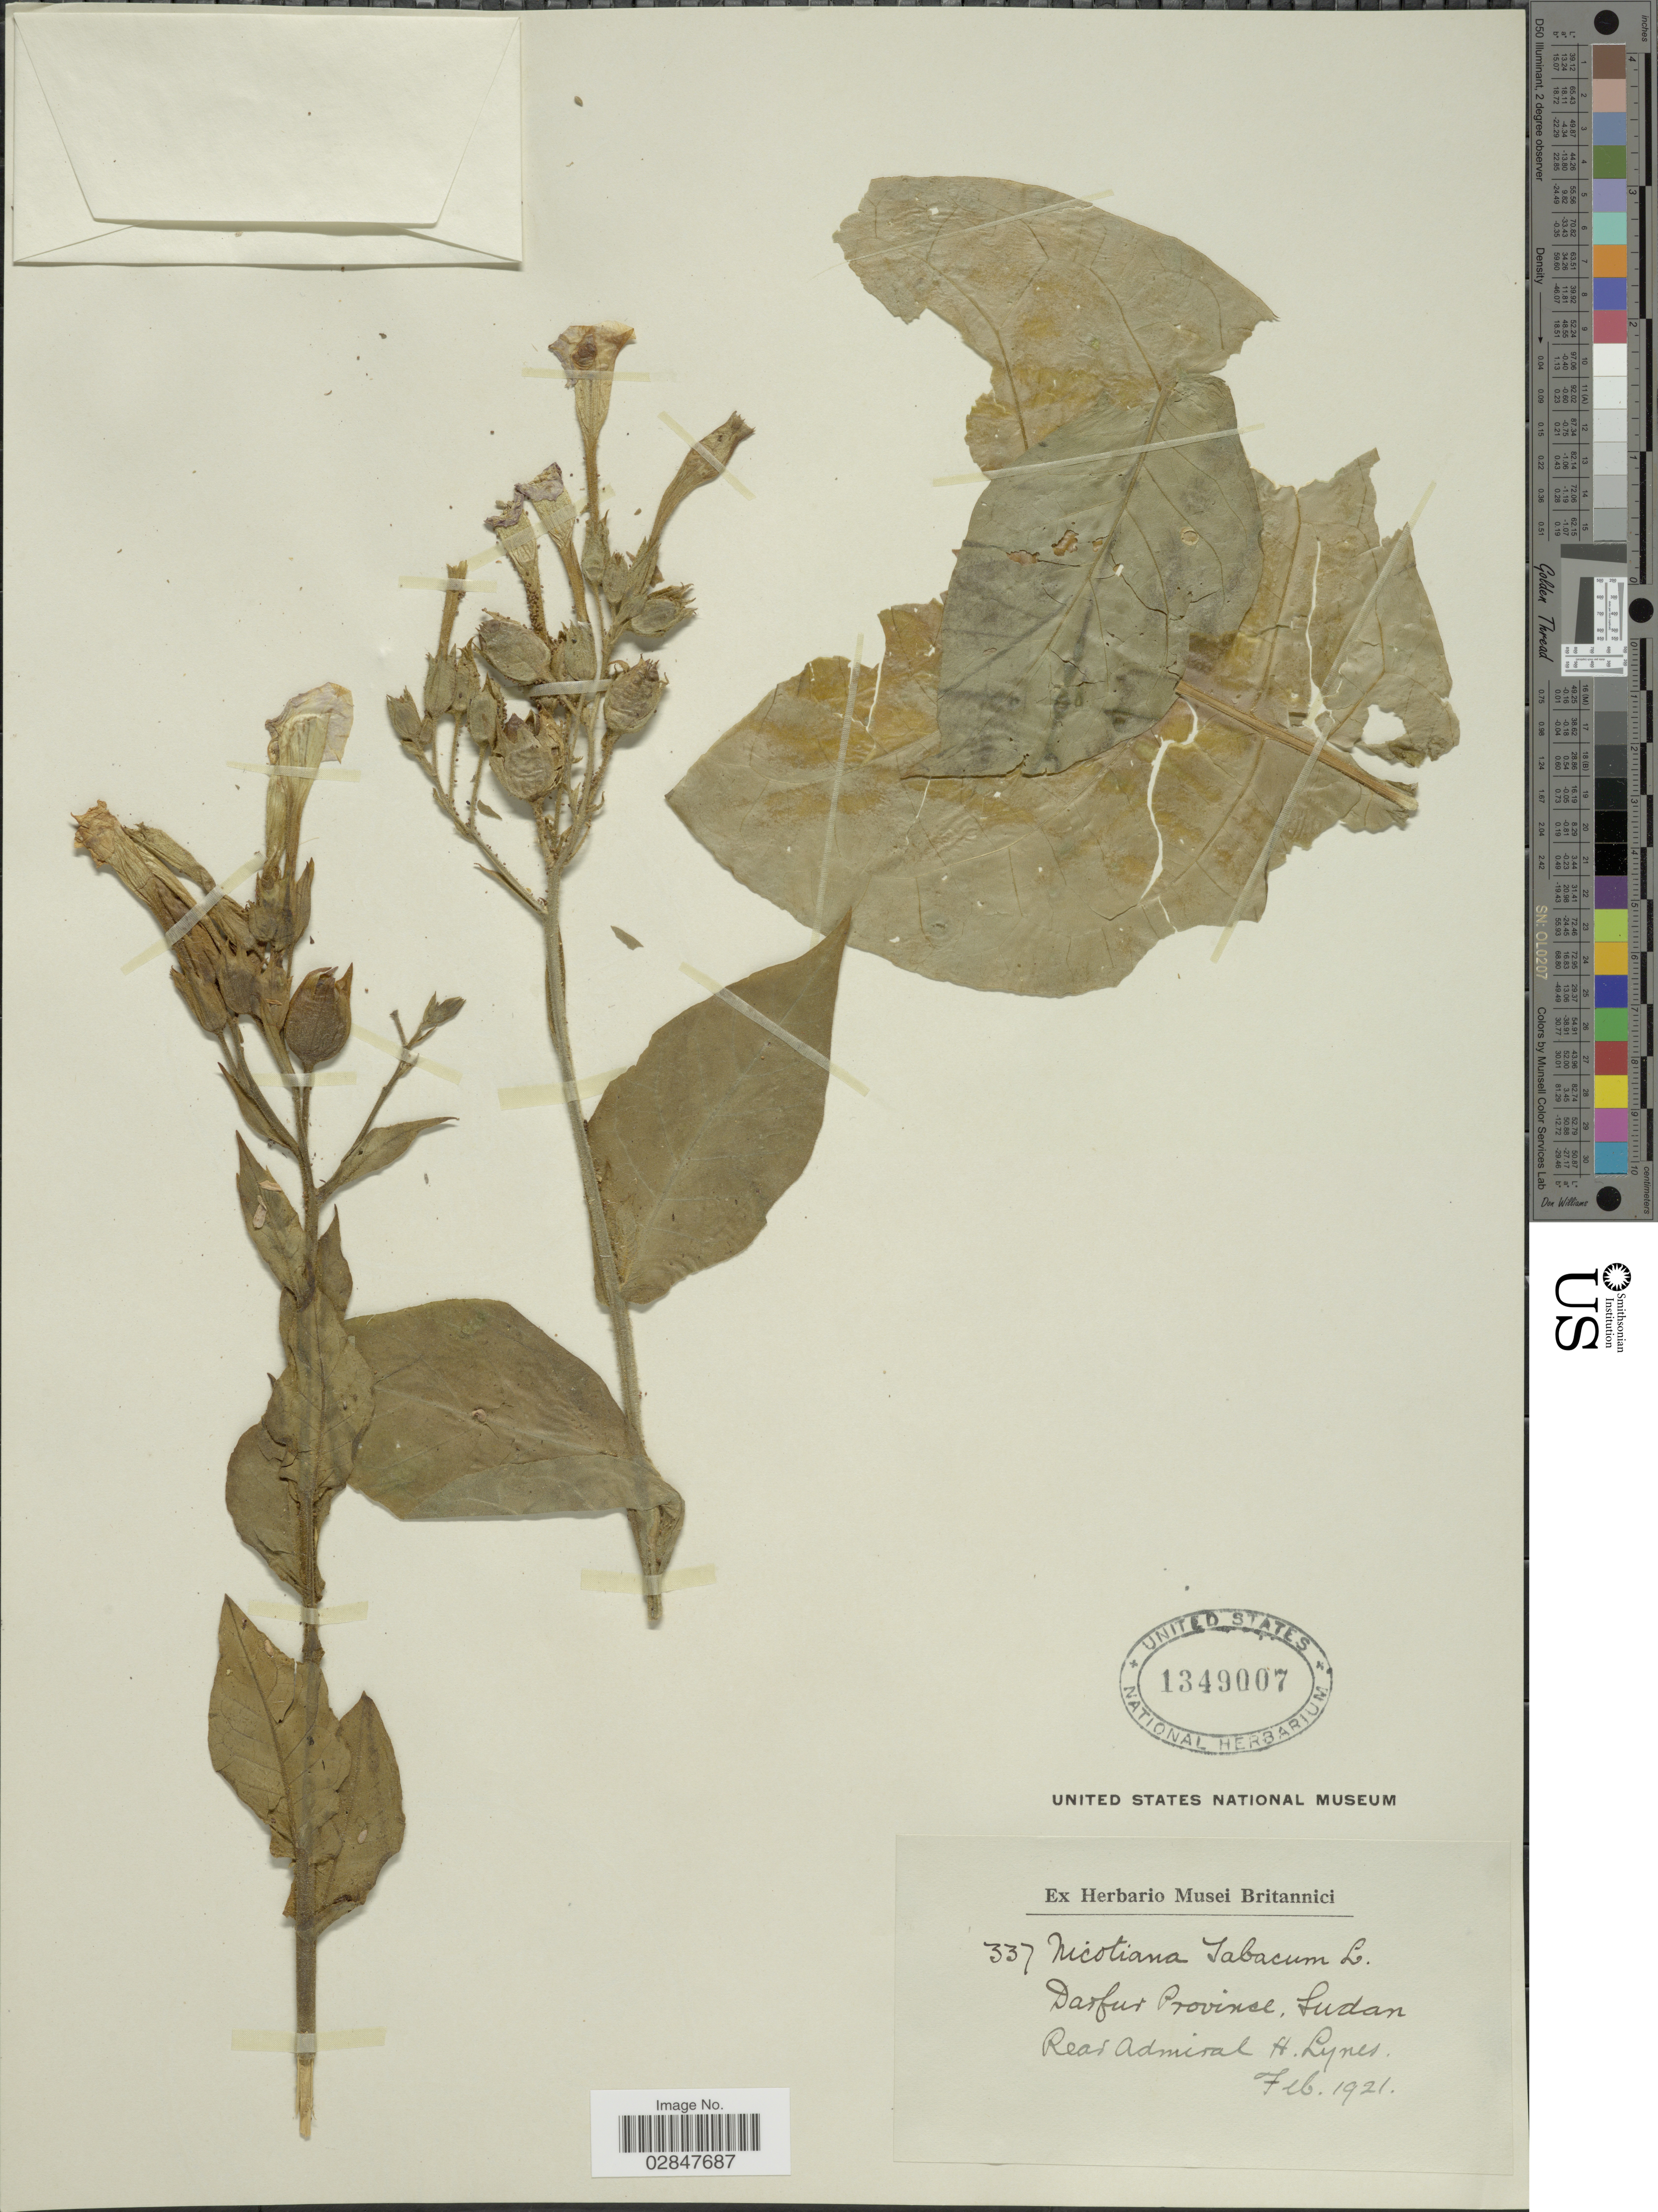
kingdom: Plantae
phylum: Tracheophyta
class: Magnoliopsida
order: Solanales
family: Solanaceae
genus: Nicotiana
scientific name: Nicotiana tabacum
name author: L.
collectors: H. Lynes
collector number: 337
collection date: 1921-02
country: Sudan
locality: Darfur Province.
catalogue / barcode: US 1349007